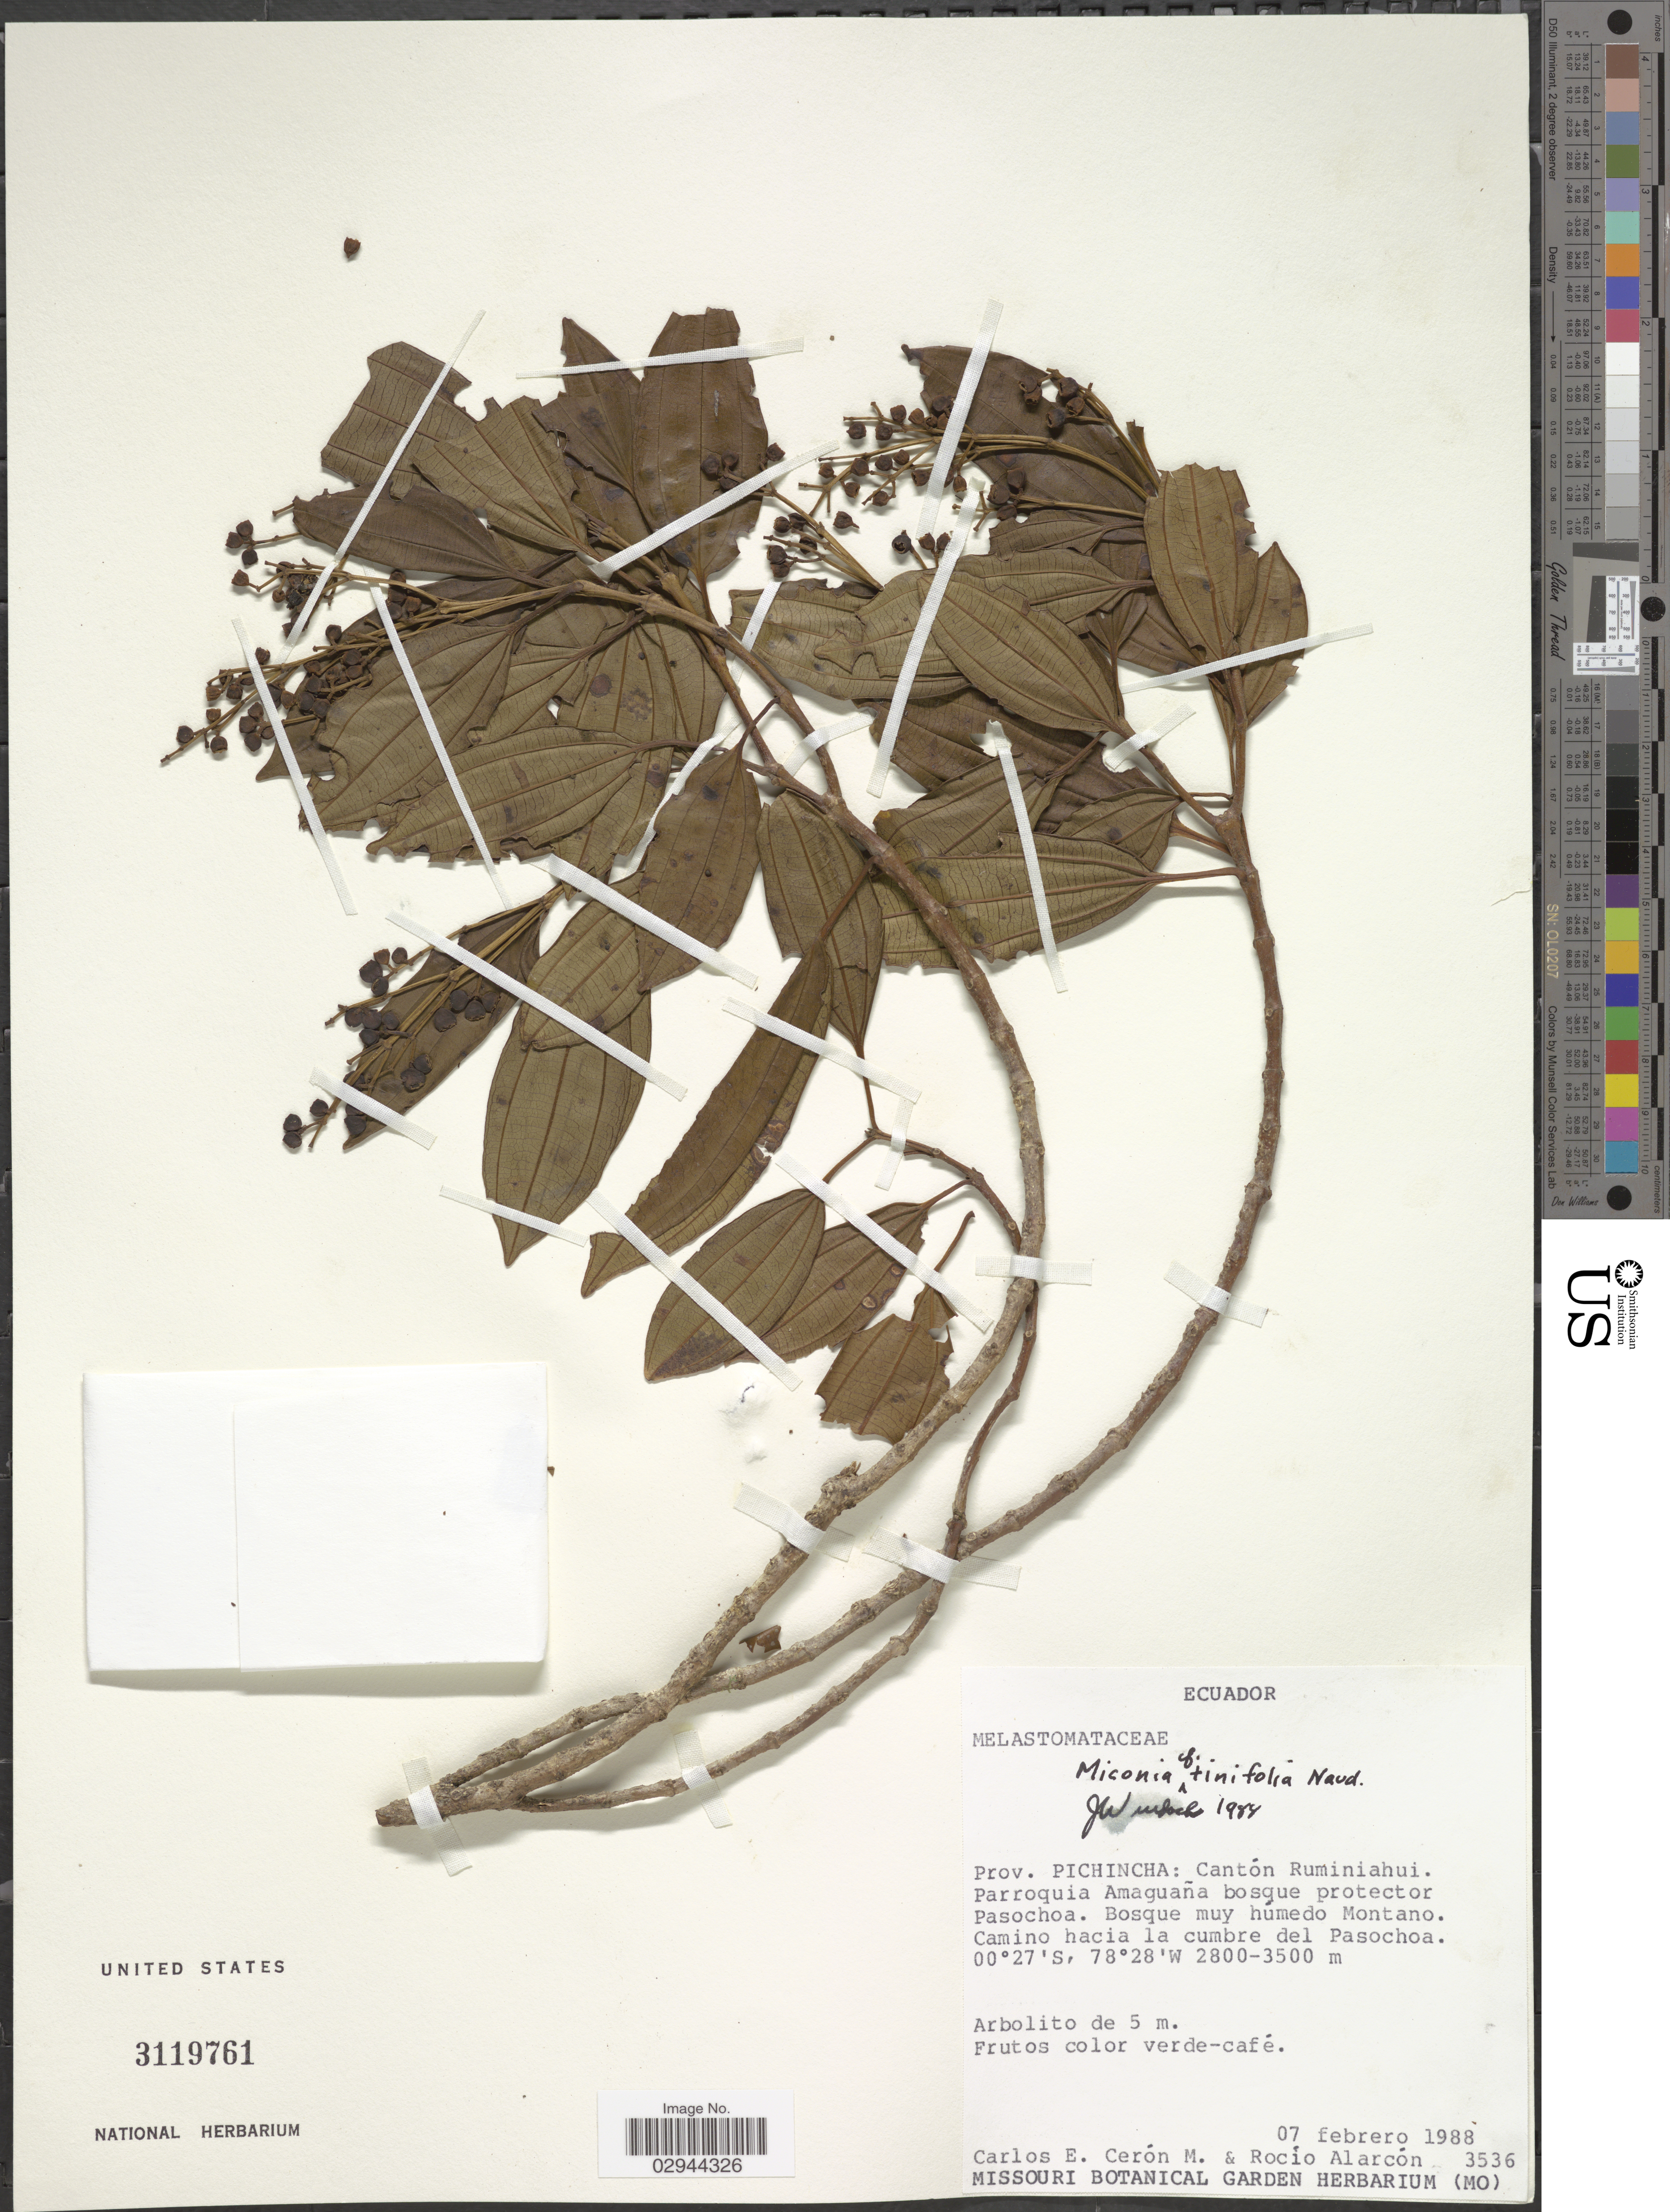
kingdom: Plantae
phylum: Tracheophyta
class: Magnoliopsida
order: Myrtales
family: Melastomataceae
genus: Miconia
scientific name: Miconia tinifolia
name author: Naudin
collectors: C. E. Cerón M. & R. Alarcón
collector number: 3536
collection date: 1988-02-07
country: Ecuador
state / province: Pichincha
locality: Cantón Ruminiahui. Parroquia Amaguaña bosque protector Pasochoa. Camino hacia la cumbre del Pasochoa.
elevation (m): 2800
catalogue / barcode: US 3119761